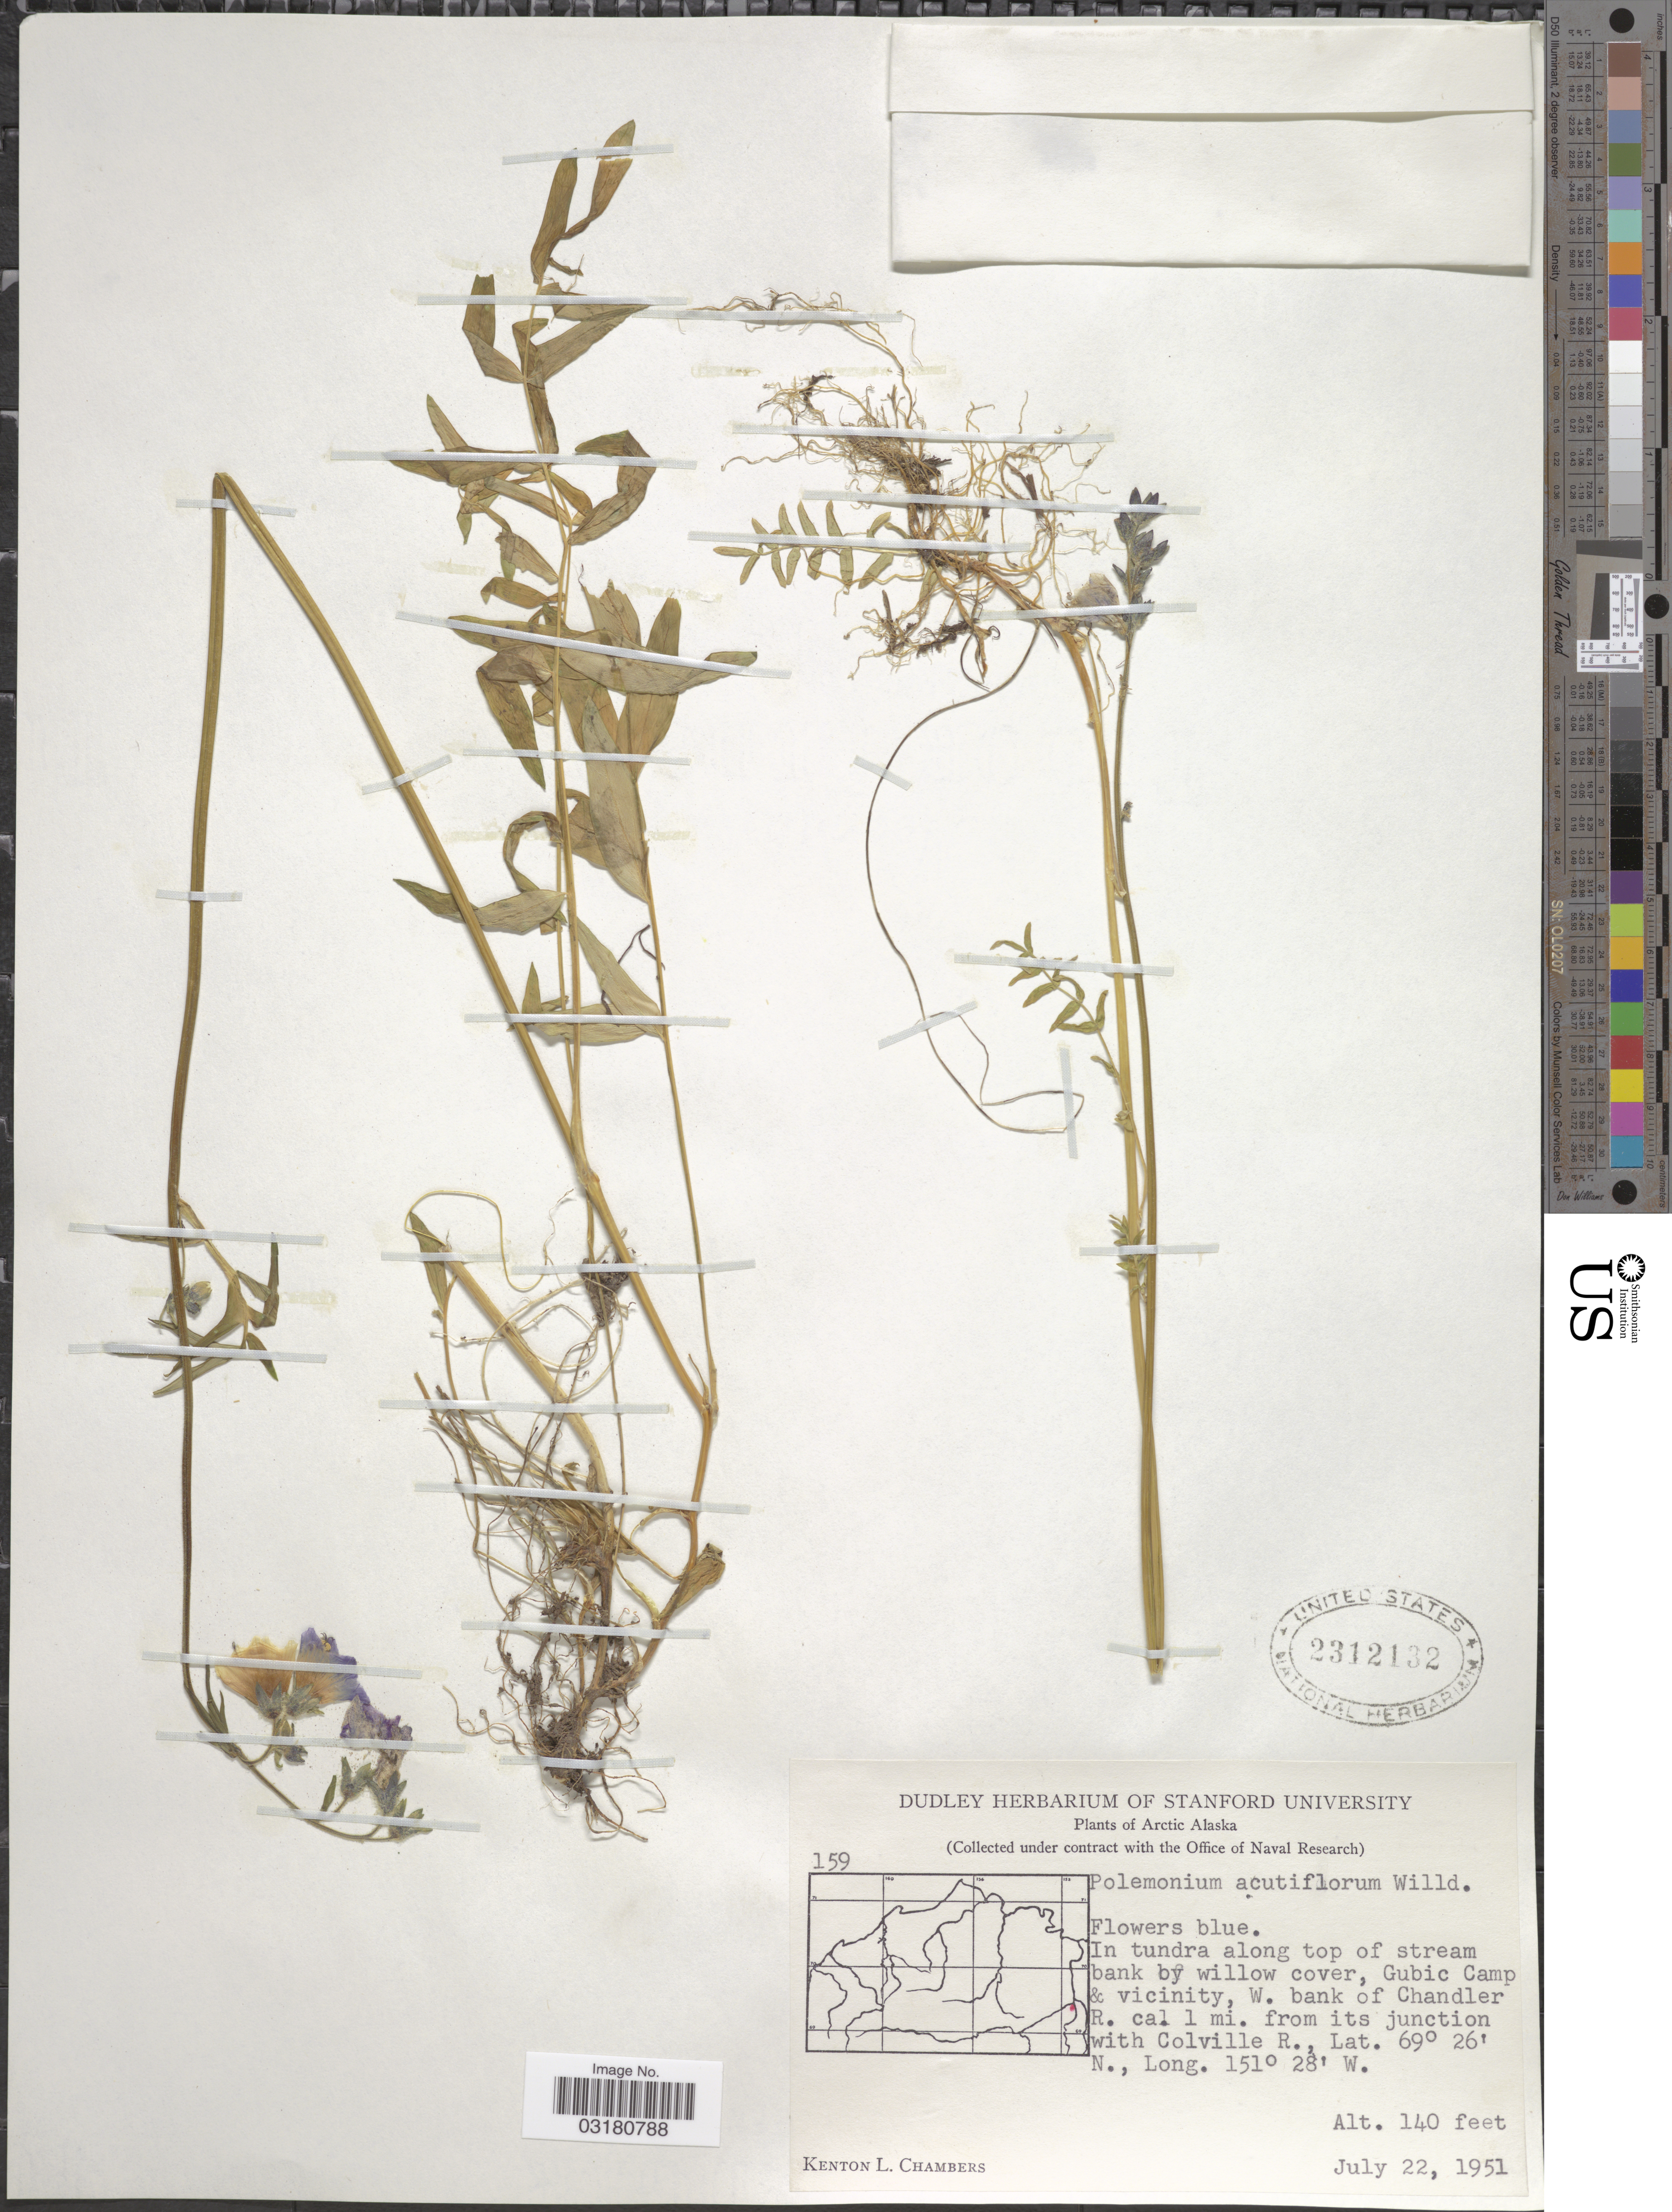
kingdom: Plantae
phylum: Tracheophyta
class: Magnoliopsida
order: Ericales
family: Polemoniaceae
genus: Polemonium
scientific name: Polemonium acutiflorum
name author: Willd. ex Roem. & Schult.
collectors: K. L. Chambers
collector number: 159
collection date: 1951-07-22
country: United States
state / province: Alaska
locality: Arctic Alaska. In tundra along top of stream bank by willow cover, Gubic Camp & vicinity, W. bank of Chandler R. ca. 1 mi. from its junction with Colville R.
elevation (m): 43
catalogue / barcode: US 2312132